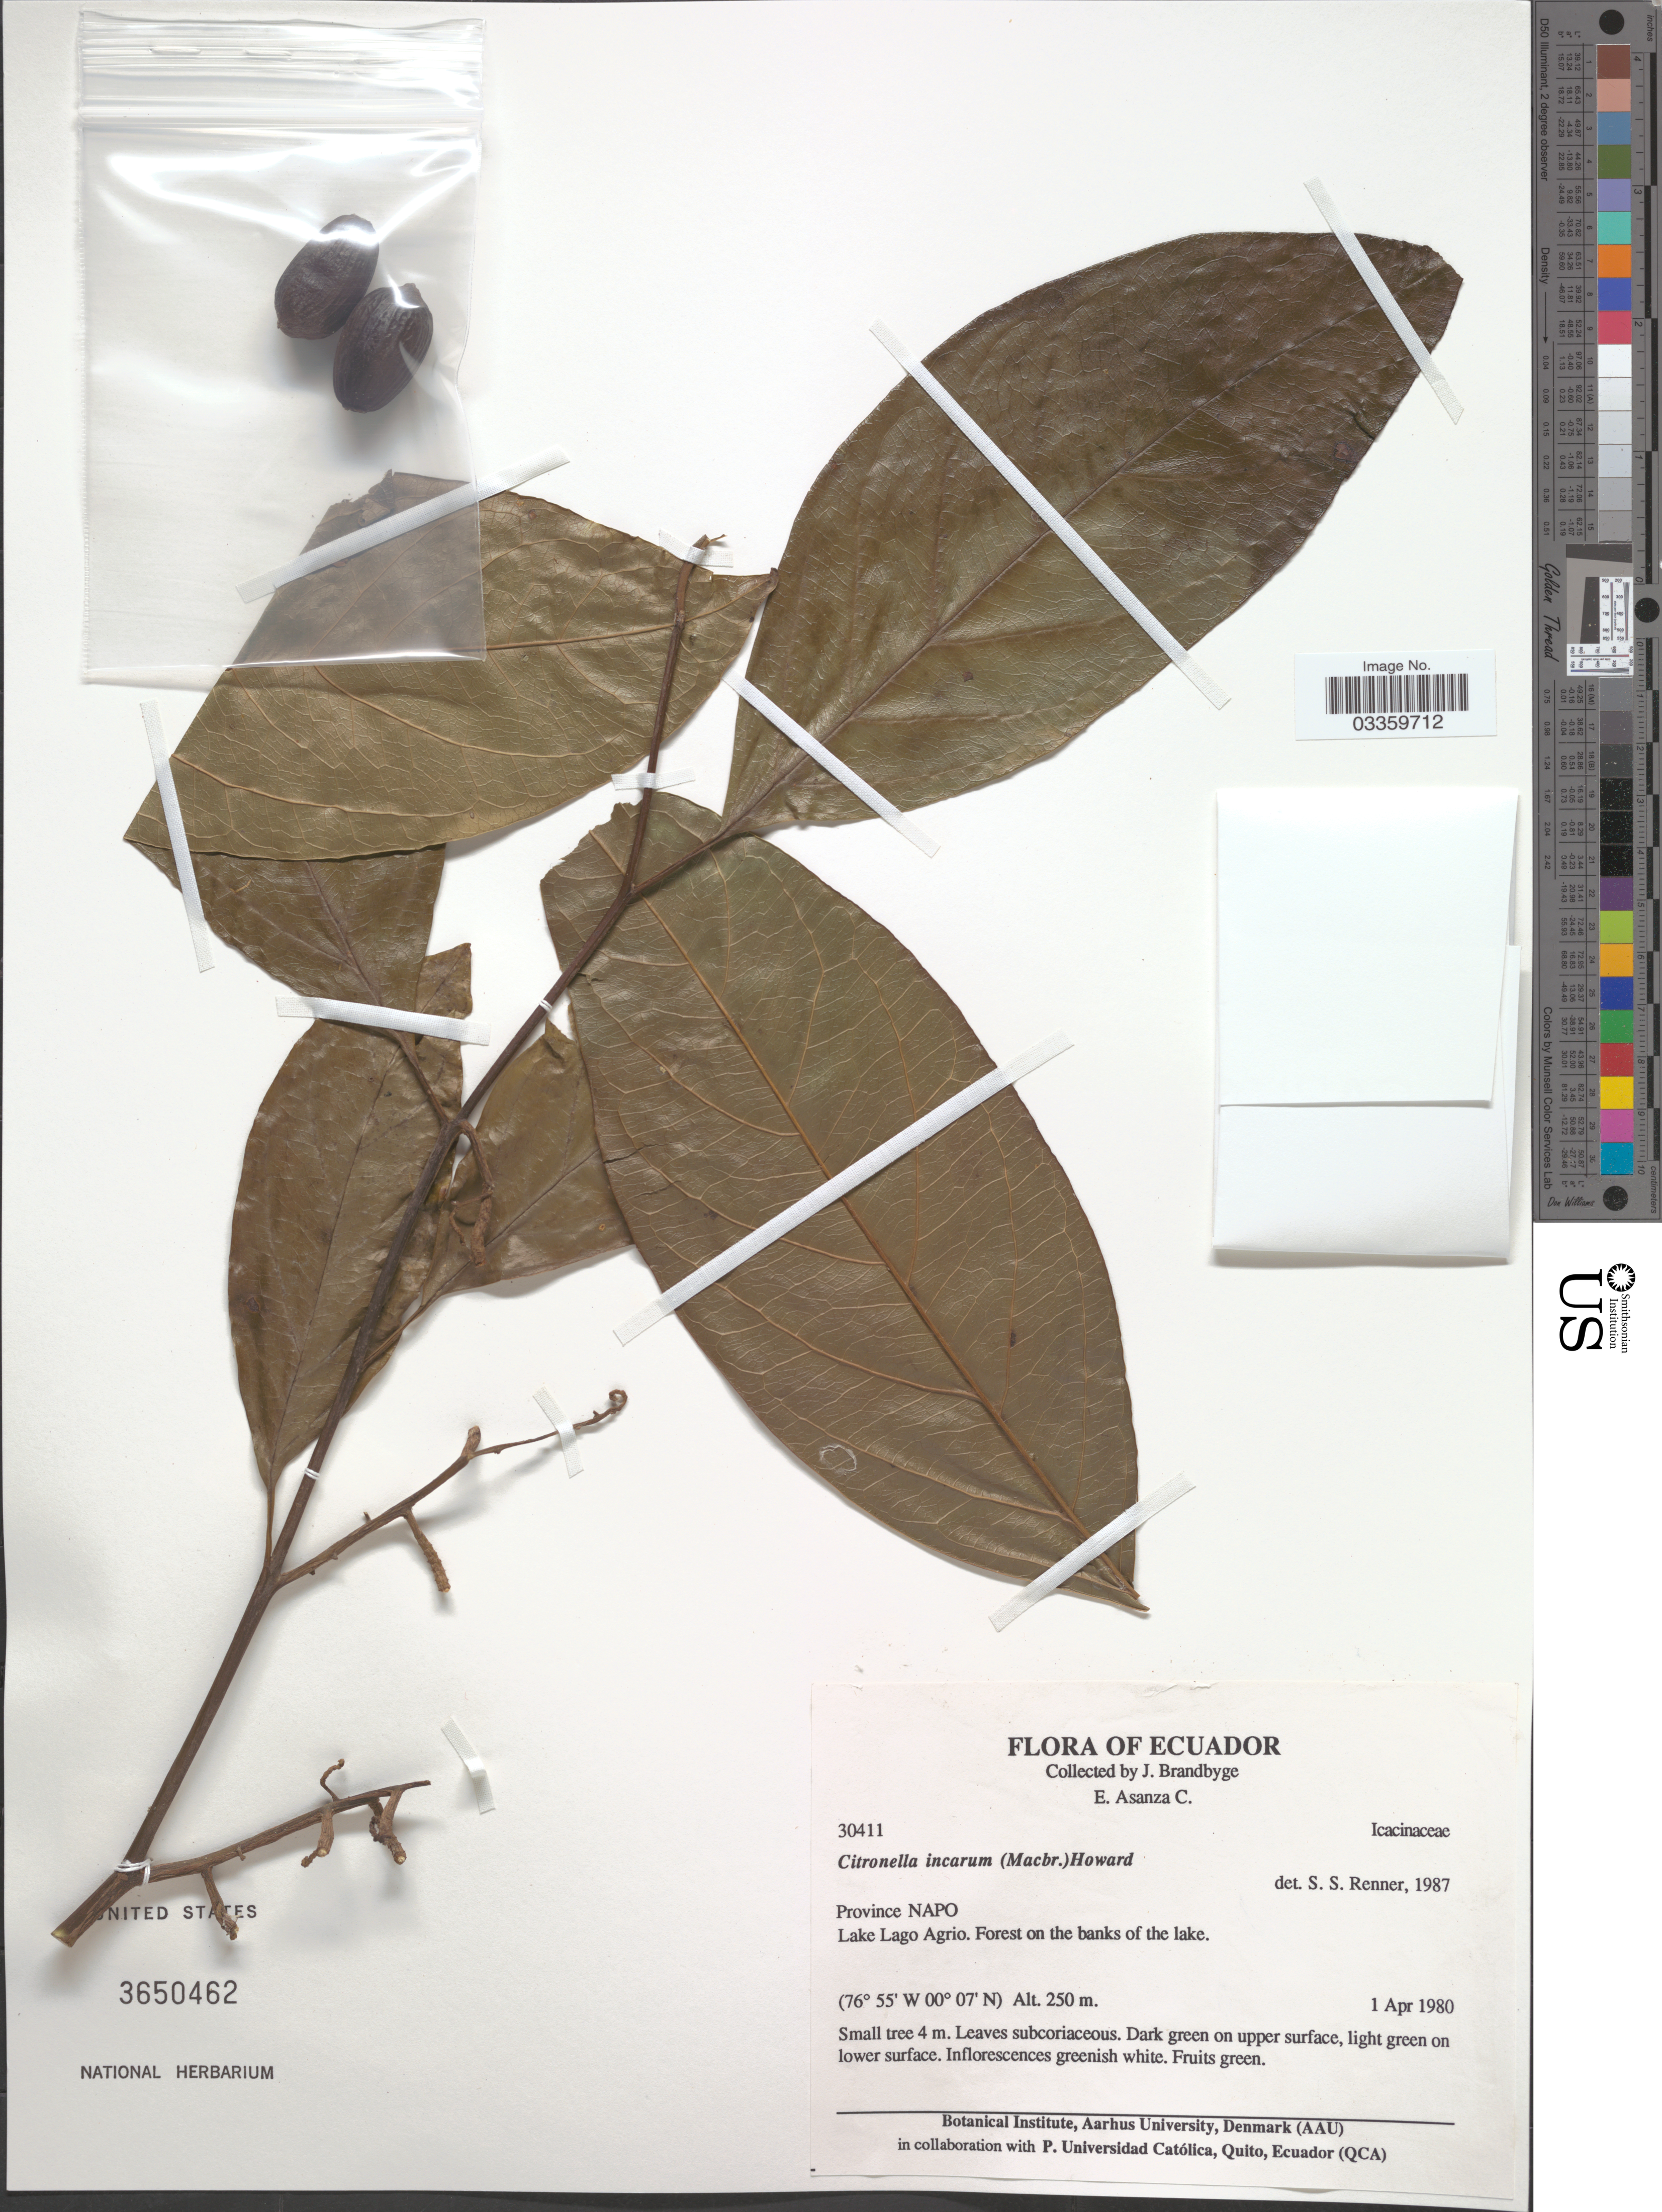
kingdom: Plantae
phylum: Tracheophyta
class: Magnoliopsida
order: Cardiopteridales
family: Cardiopteridaceae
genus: Citronella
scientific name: Citronella incarum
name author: (J.F. Macbr.) R.A. Howard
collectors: J. Brandbyge & E. Asanza C.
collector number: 30411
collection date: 1980-04-01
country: Ecuador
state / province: Napo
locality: Lake Lago Agrio.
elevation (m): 250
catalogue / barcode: US 3650462